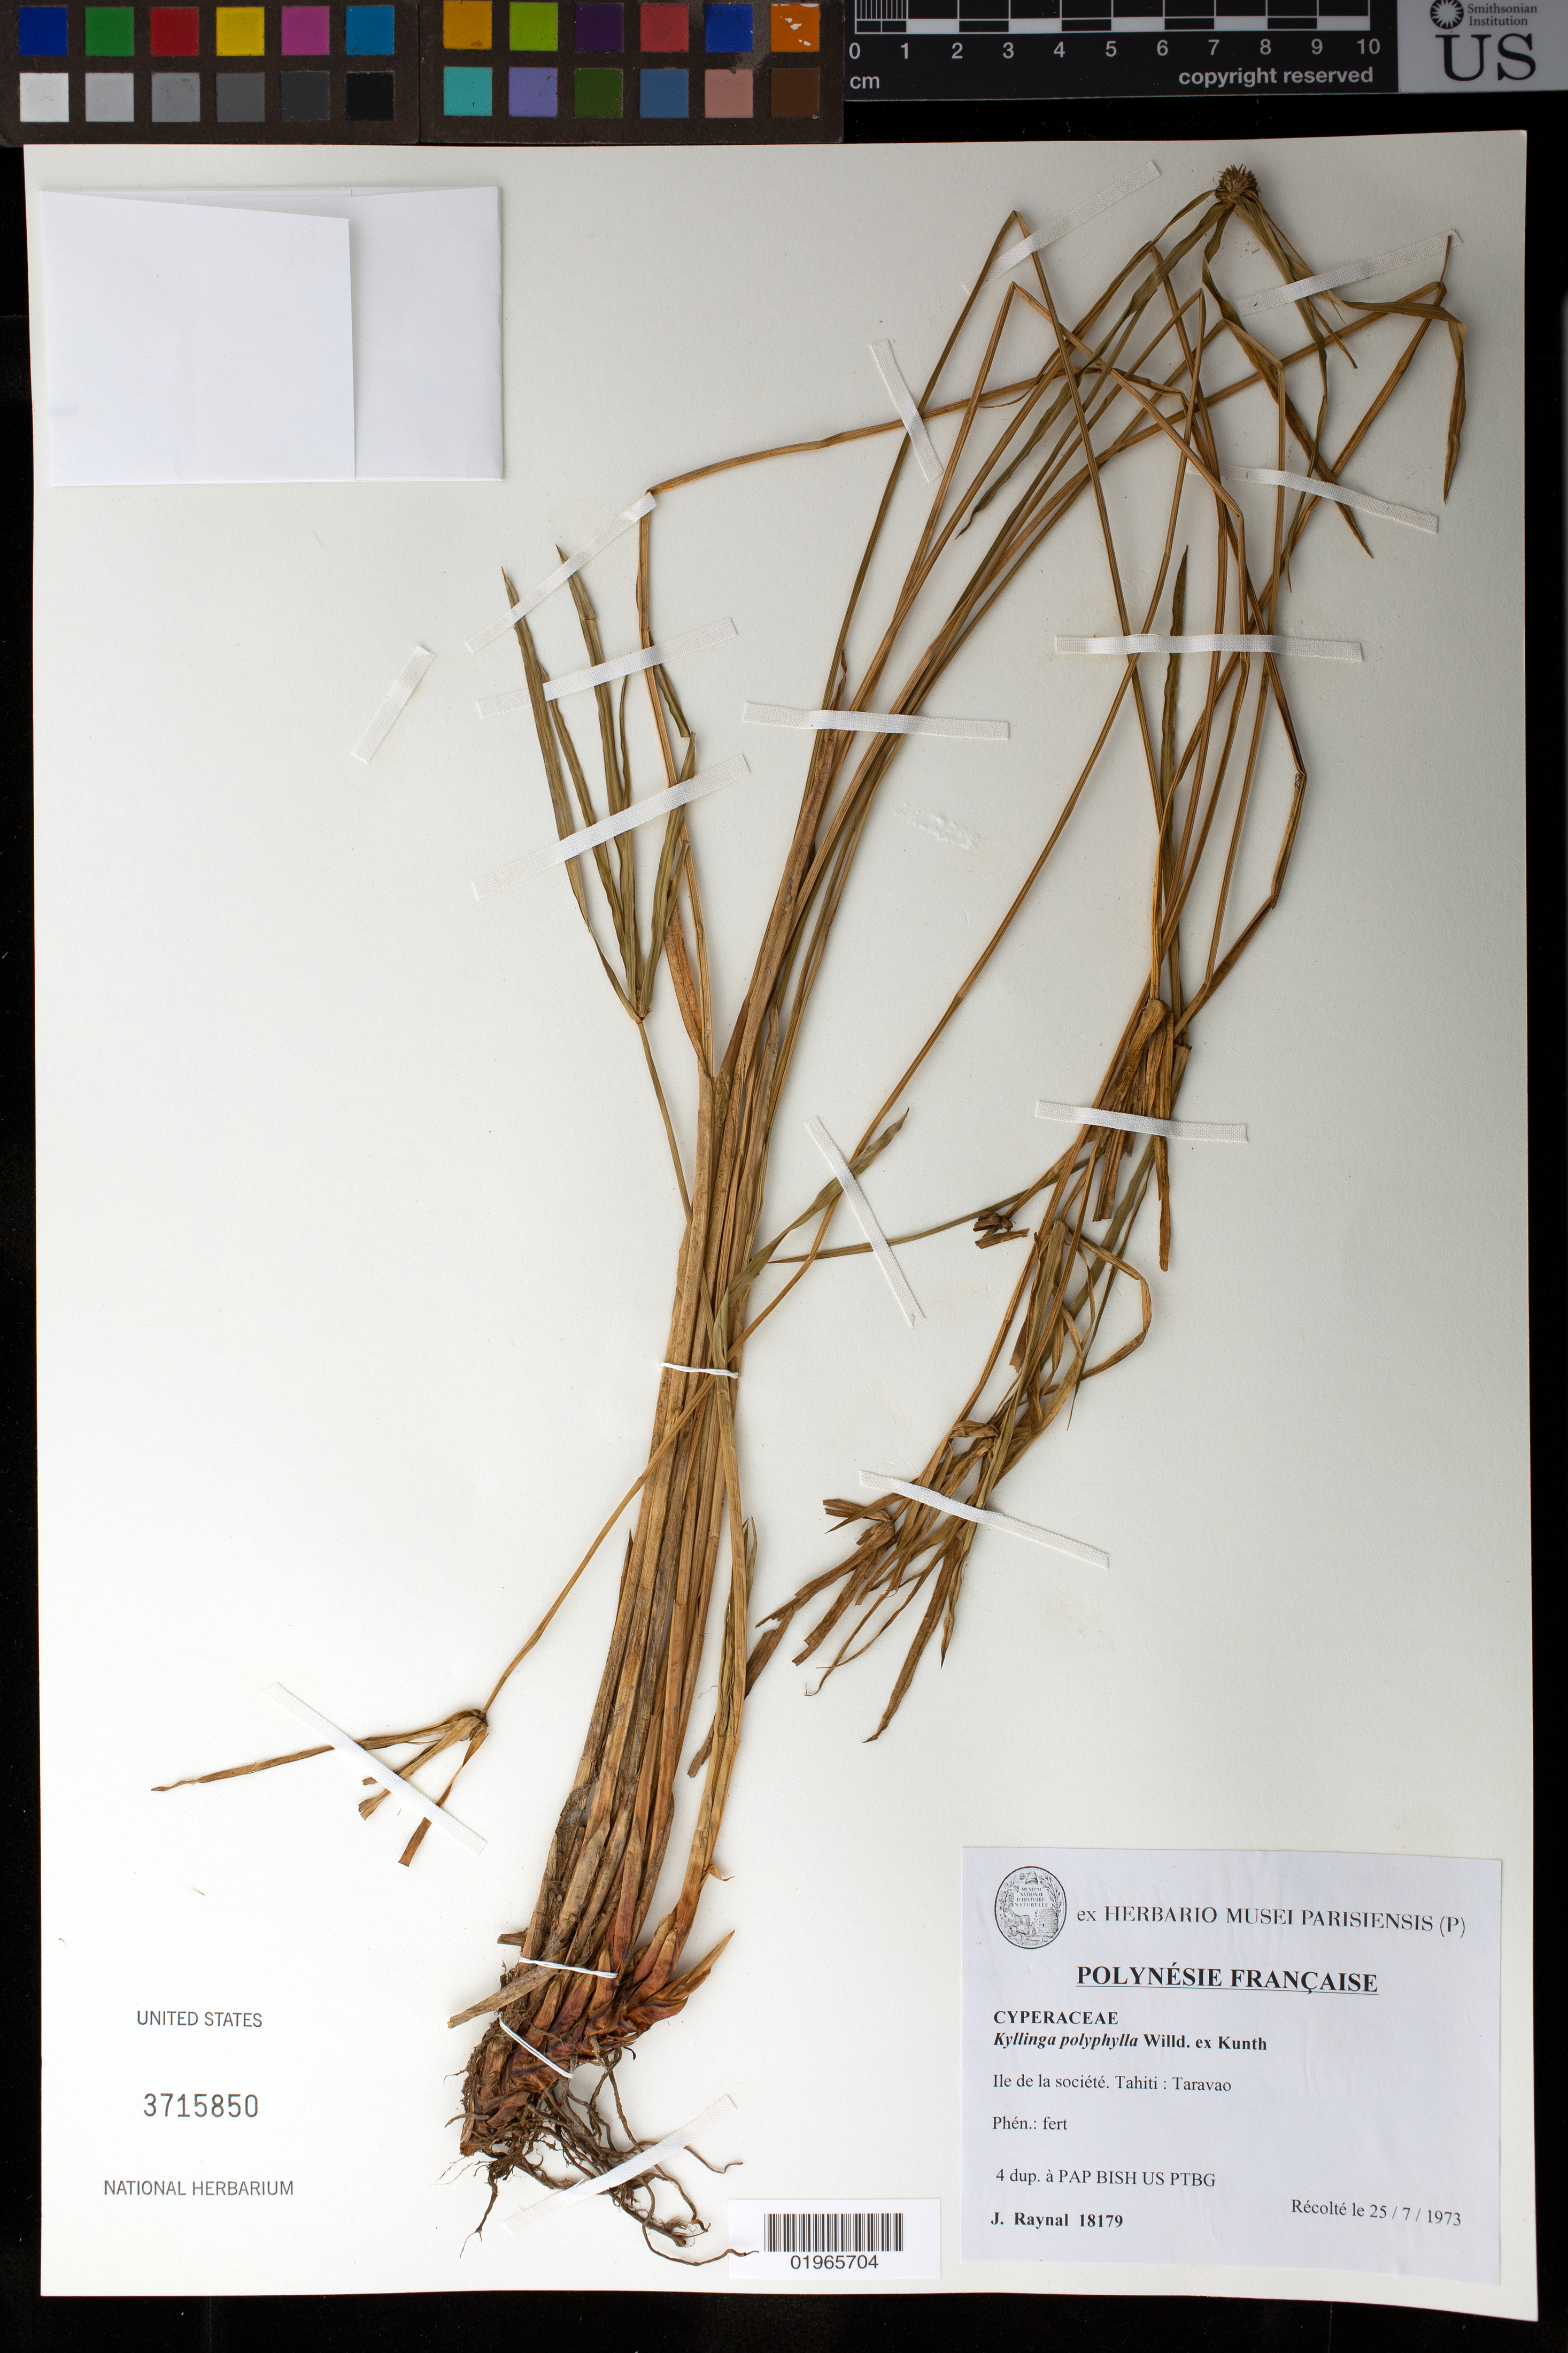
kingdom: Plantae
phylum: Tracheophyta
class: Liliopsida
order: Poales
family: Cyperaceae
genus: Cyperus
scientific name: Cyperus aromaticus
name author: (Ridl.) Mattf. & Kük.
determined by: Wagner, W. L., (BOT), Smithsonian Institution - National Museum of Natural History (UNITED STATES)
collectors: J. Raynal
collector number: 18179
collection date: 1973-07-25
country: French Polynesia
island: Tahiti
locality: Taravao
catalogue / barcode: US 3715850